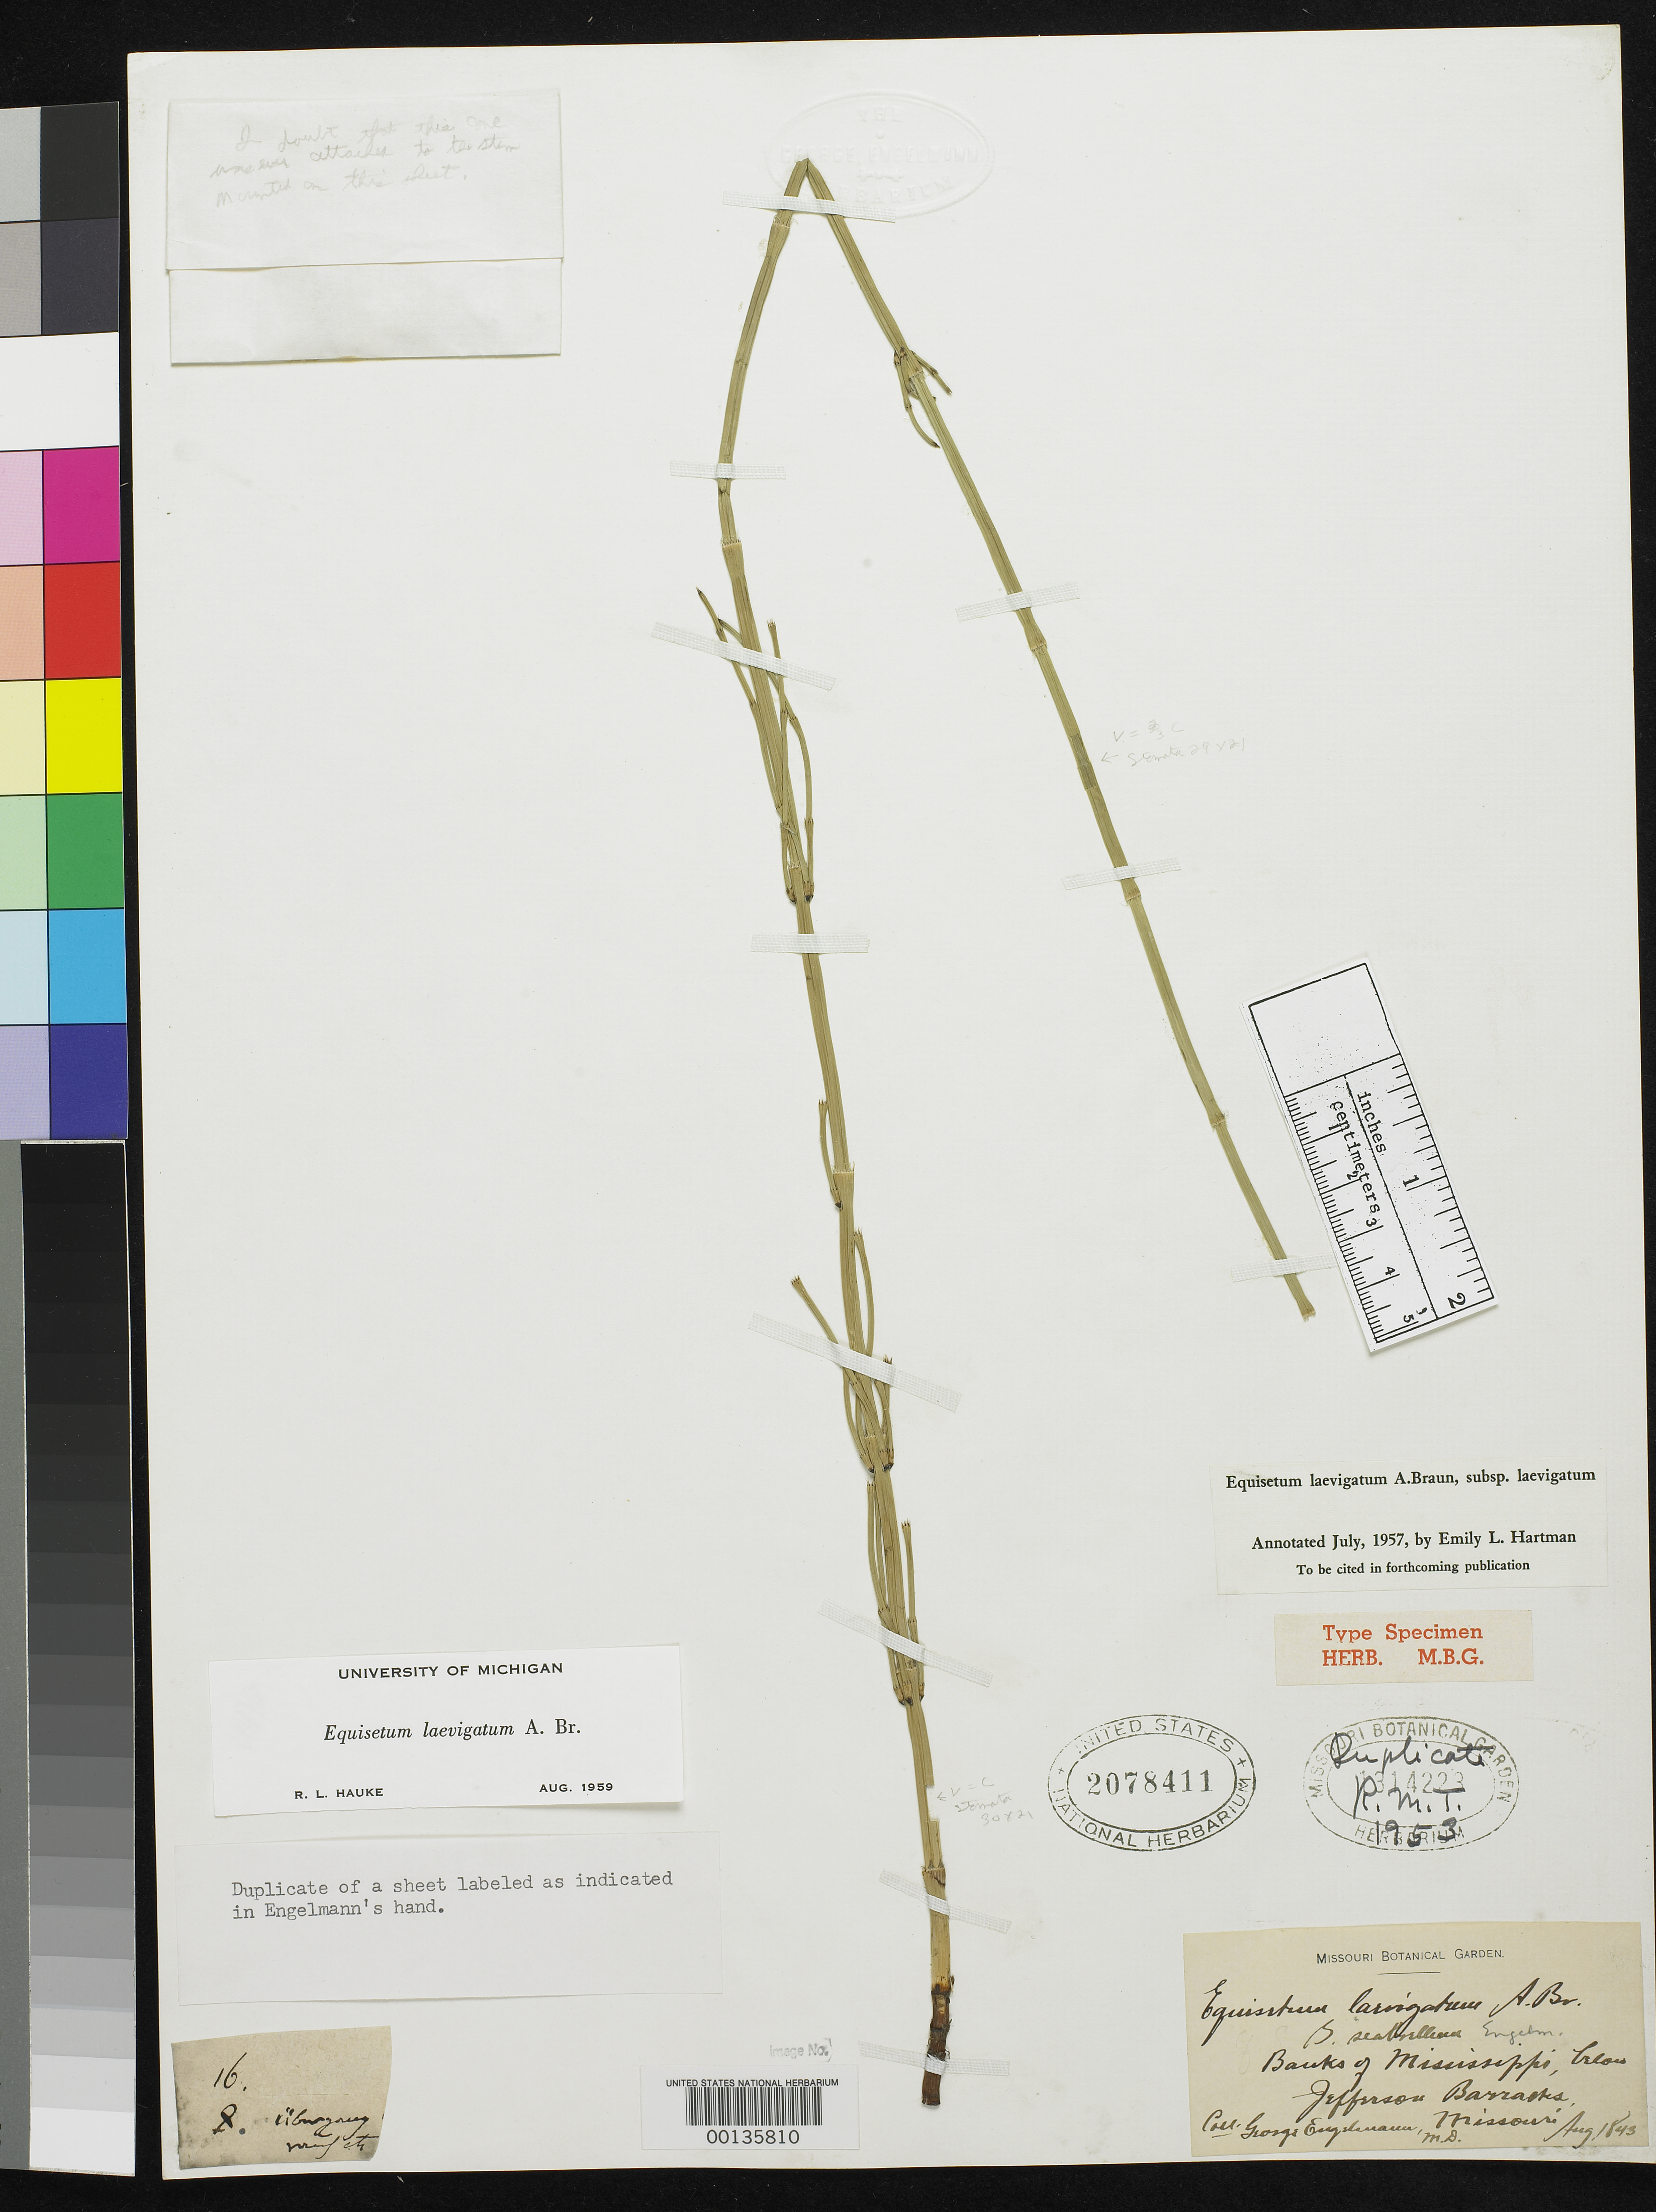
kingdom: Plantae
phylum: Tracheophyta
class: Polypodiopsida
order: Equisetales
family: Equisetaceae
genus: Equisetum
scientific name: Equisetum laevigatum var. scabrellum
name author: Engelm.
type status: Type Collection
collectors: G. Engelmann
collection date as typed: Aug 1843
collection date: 1843-08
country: United States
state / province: Missouri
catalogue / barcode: US 2078411